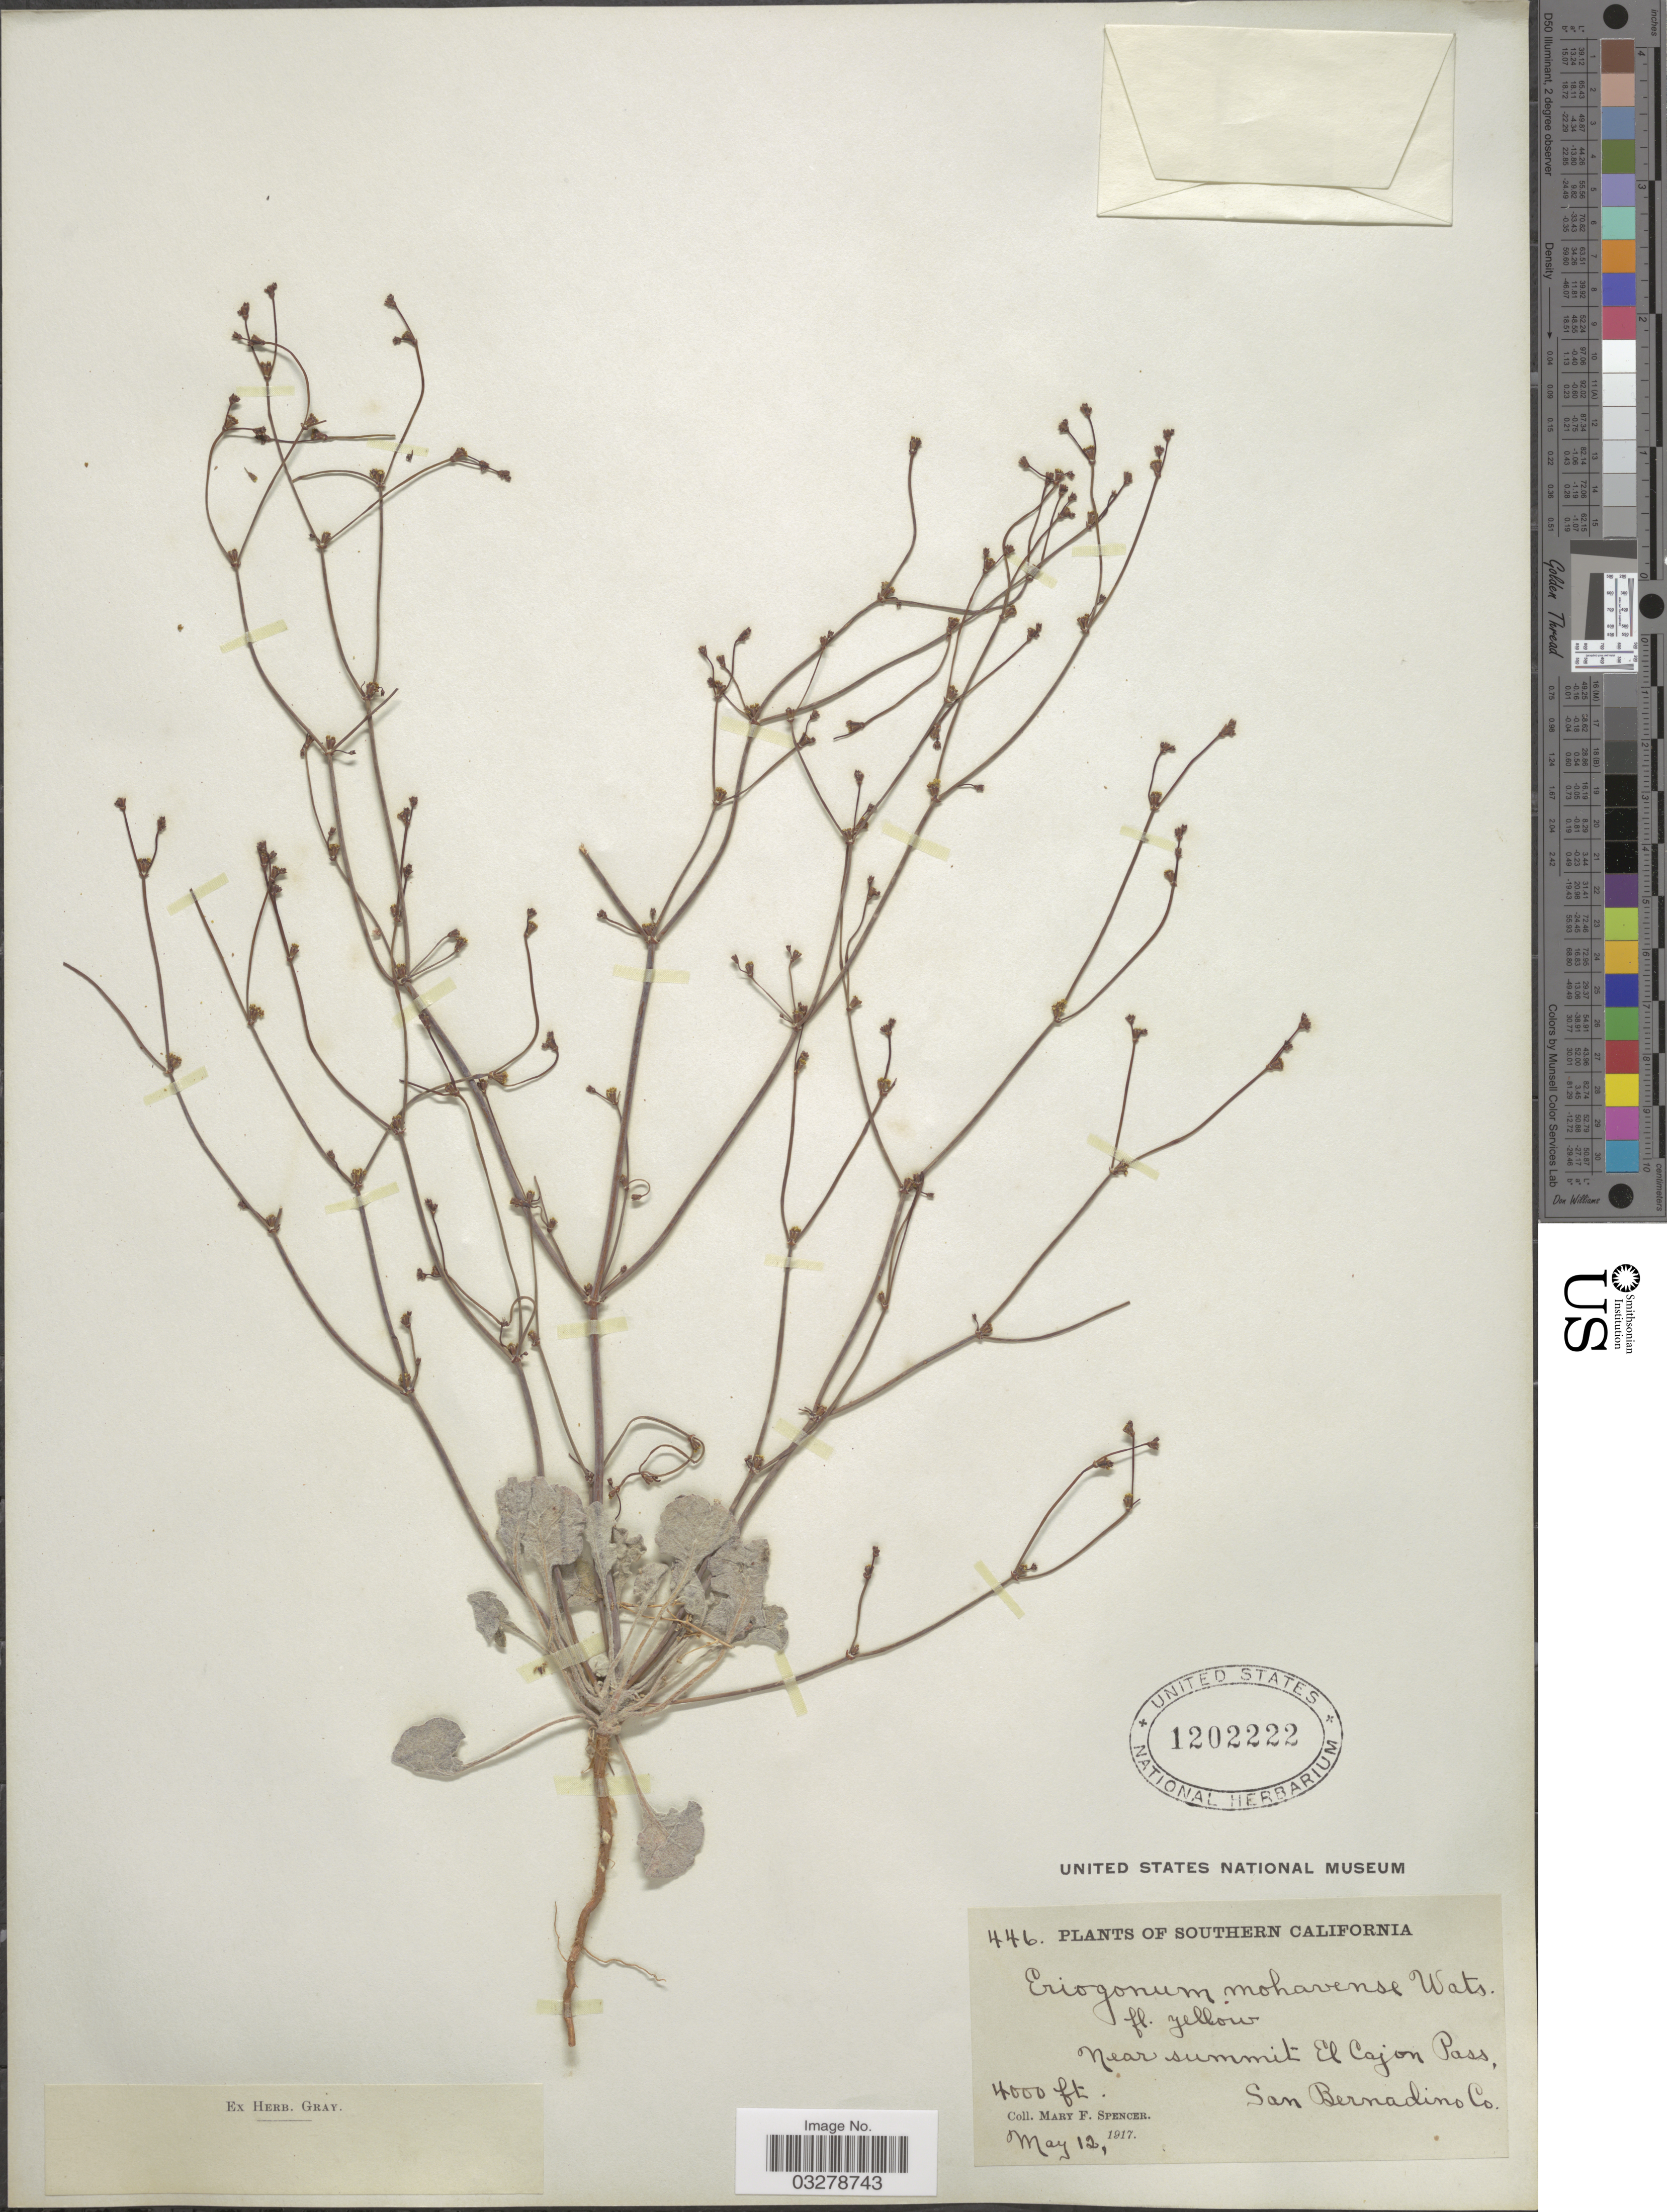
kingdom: Plantae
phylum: Tracheophyta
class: Magnoliopsida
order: Caryophyllales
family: Polygonaceae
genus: Eriogonum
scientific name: Eriogonum mohavense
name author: S. Watson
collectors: M. Spencer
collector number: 446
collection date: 1917-05-12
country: United States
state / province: California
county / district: San Bernardino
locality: Southern California. Near summit El Cajon Pass, San Bernardino Co.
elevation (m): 1219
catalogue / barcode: US 1202222